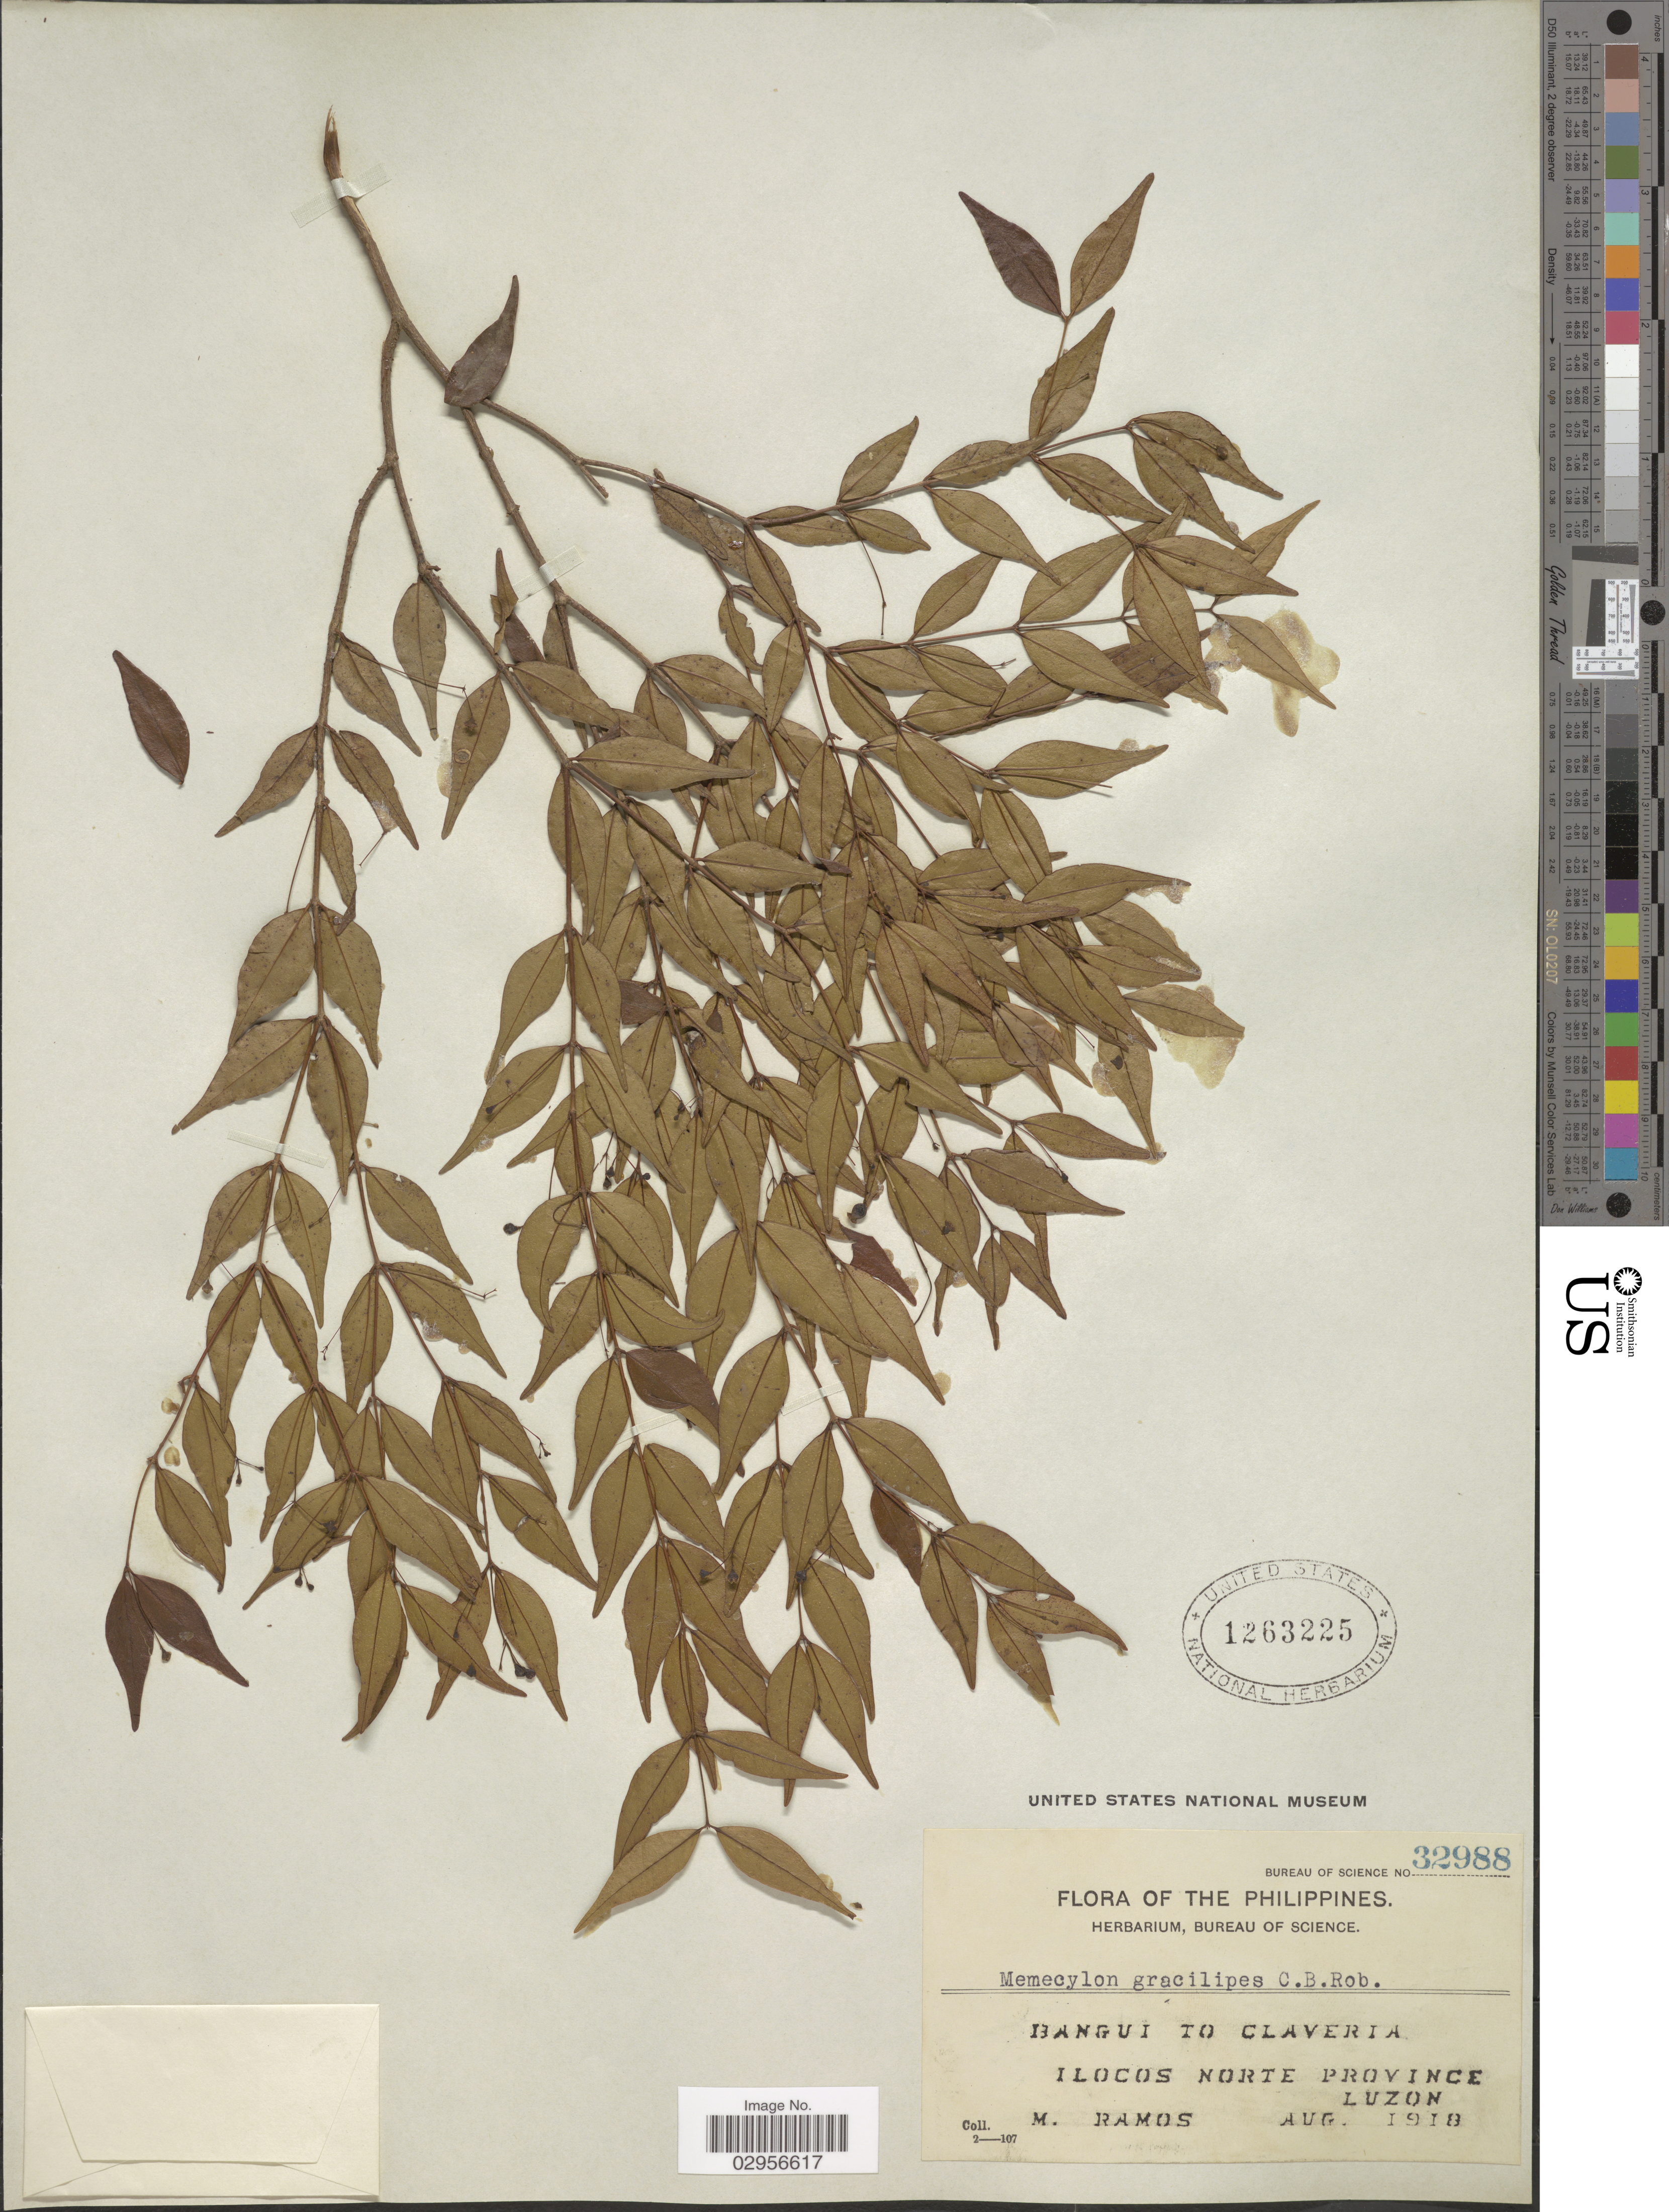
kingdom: Plantae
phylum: Tracheophyta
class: Magnoliopsida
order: Myrtales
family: Melastomataceae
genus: Memecylon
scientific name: Memecylon gracilipes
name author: B.L. Rob.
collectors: M. Ramos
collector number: Bureau of Science 32988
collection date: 1918-08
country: Philippines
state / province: Ilocos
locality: Bangui to Claveria, Ilocos norte Province, Luzon.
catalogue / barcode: US 1263225